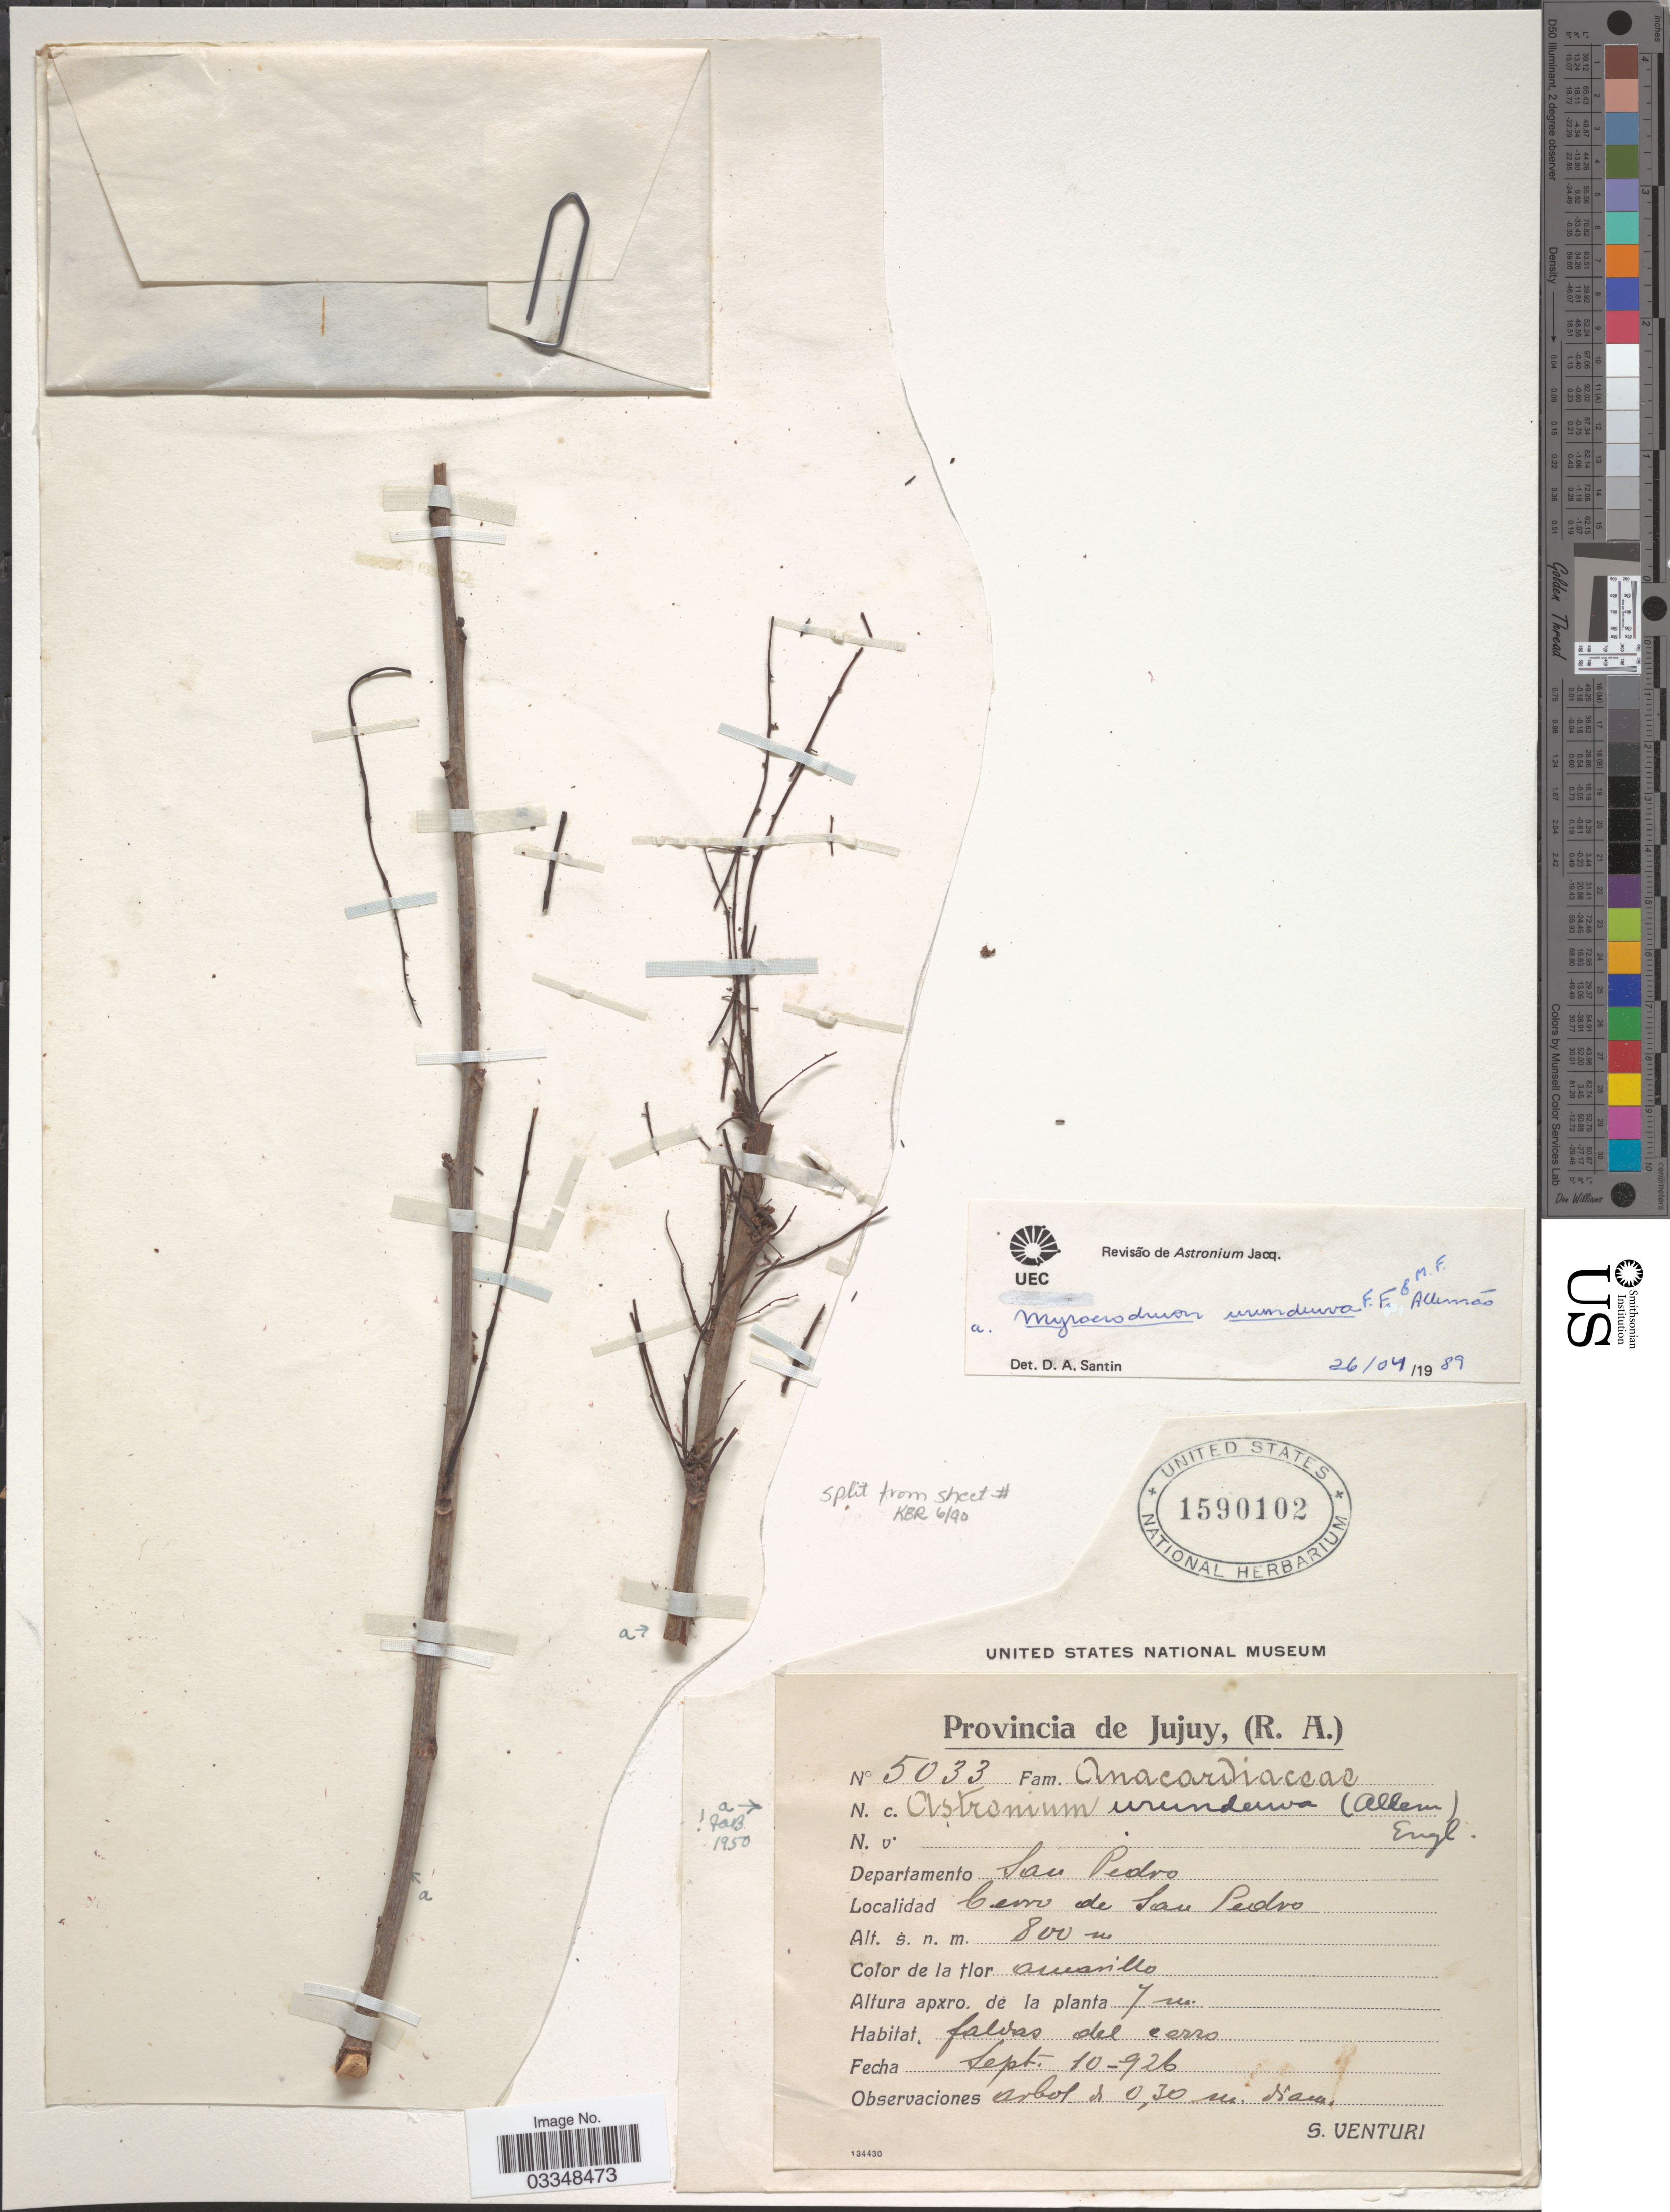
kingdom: Plantae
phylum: Tracheophyta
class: Magnoliopsida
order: Sapindales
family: Anacardiaceae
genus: Myracrodruon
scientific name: Myracrodruon urundeuva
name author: Allemão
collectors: S. Venturi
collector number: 5033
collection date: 1926-09-10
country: Argentina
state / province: Jujuy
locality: Departamento San Pedro, Cerro de San Pedro.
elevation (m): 800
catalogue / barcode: US 1590102